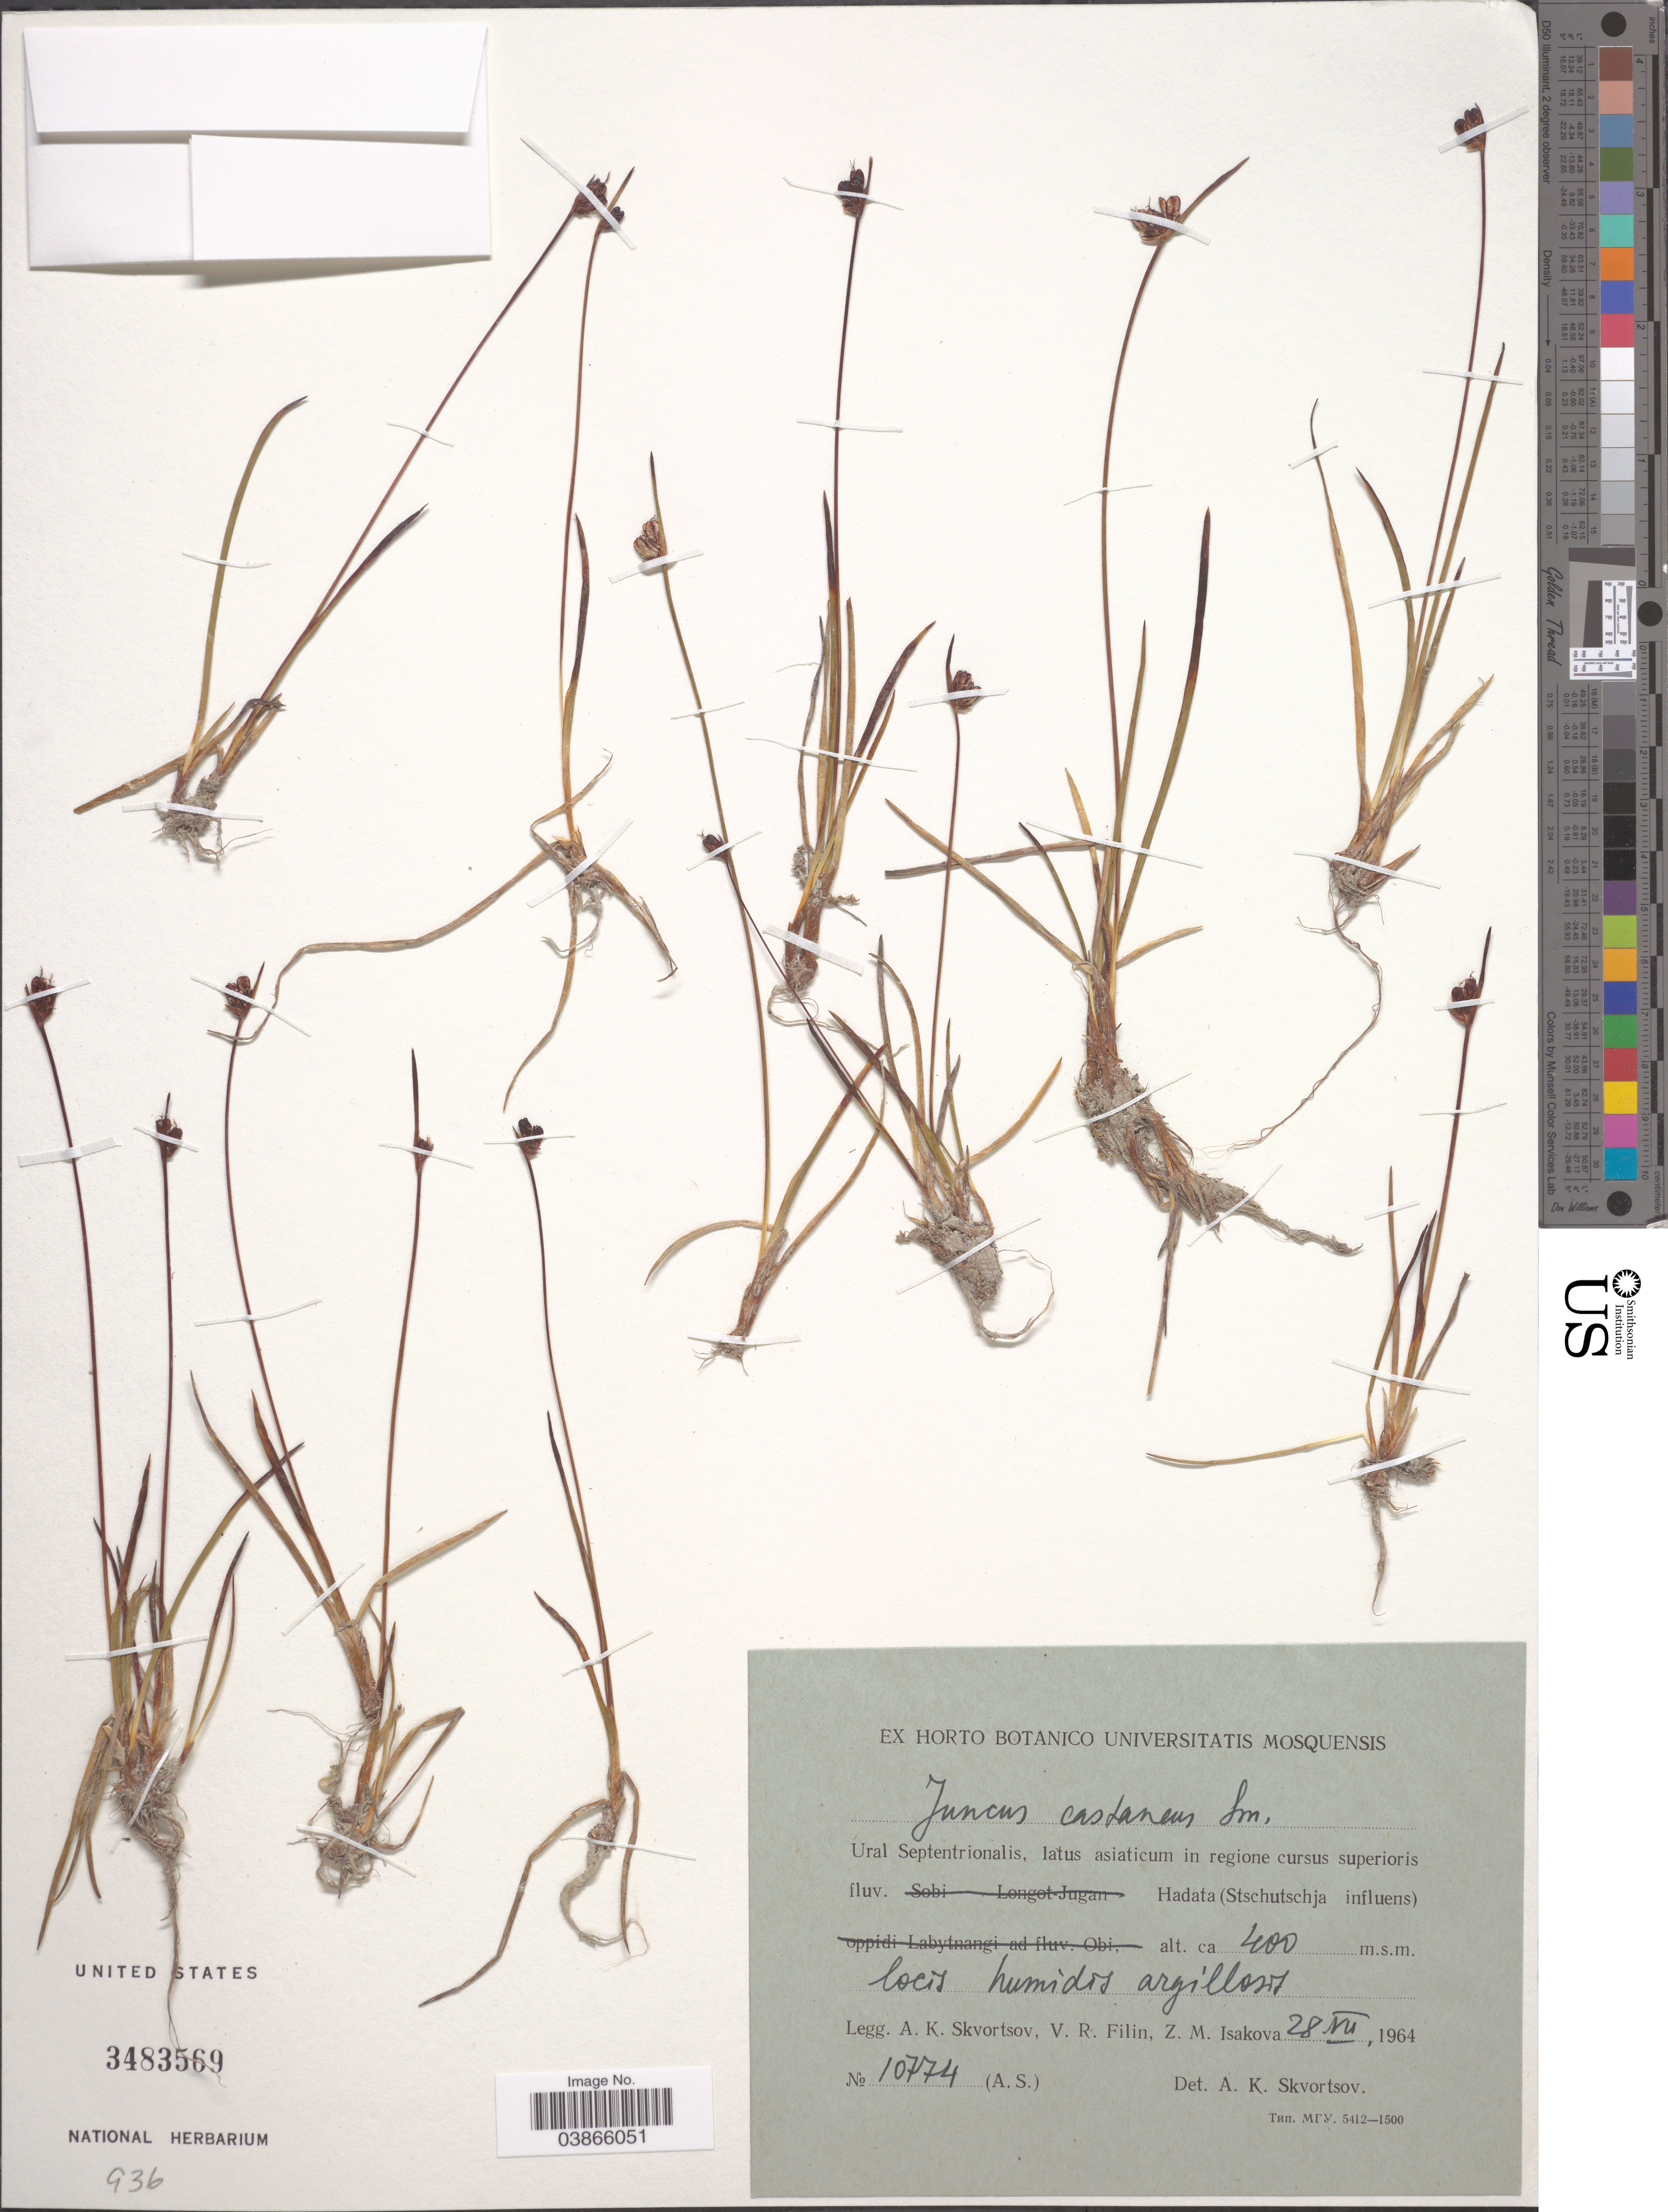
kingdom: Plantae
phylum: Tracheophyta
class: Liliopsida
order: Poales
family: Juncaceae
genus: Juncus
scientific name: Juncus castaneus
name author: Sm.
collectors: A. K. Skvortsov, V. Filin & Z. Isakova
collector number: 10774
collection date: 1964-07-28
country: Russian Federation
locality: Ural Septentrionalis, latus asiaticum in regione cursus superioris fluv. Hadata (Stschutschja influens).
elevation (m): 400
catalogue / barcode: US 3483569